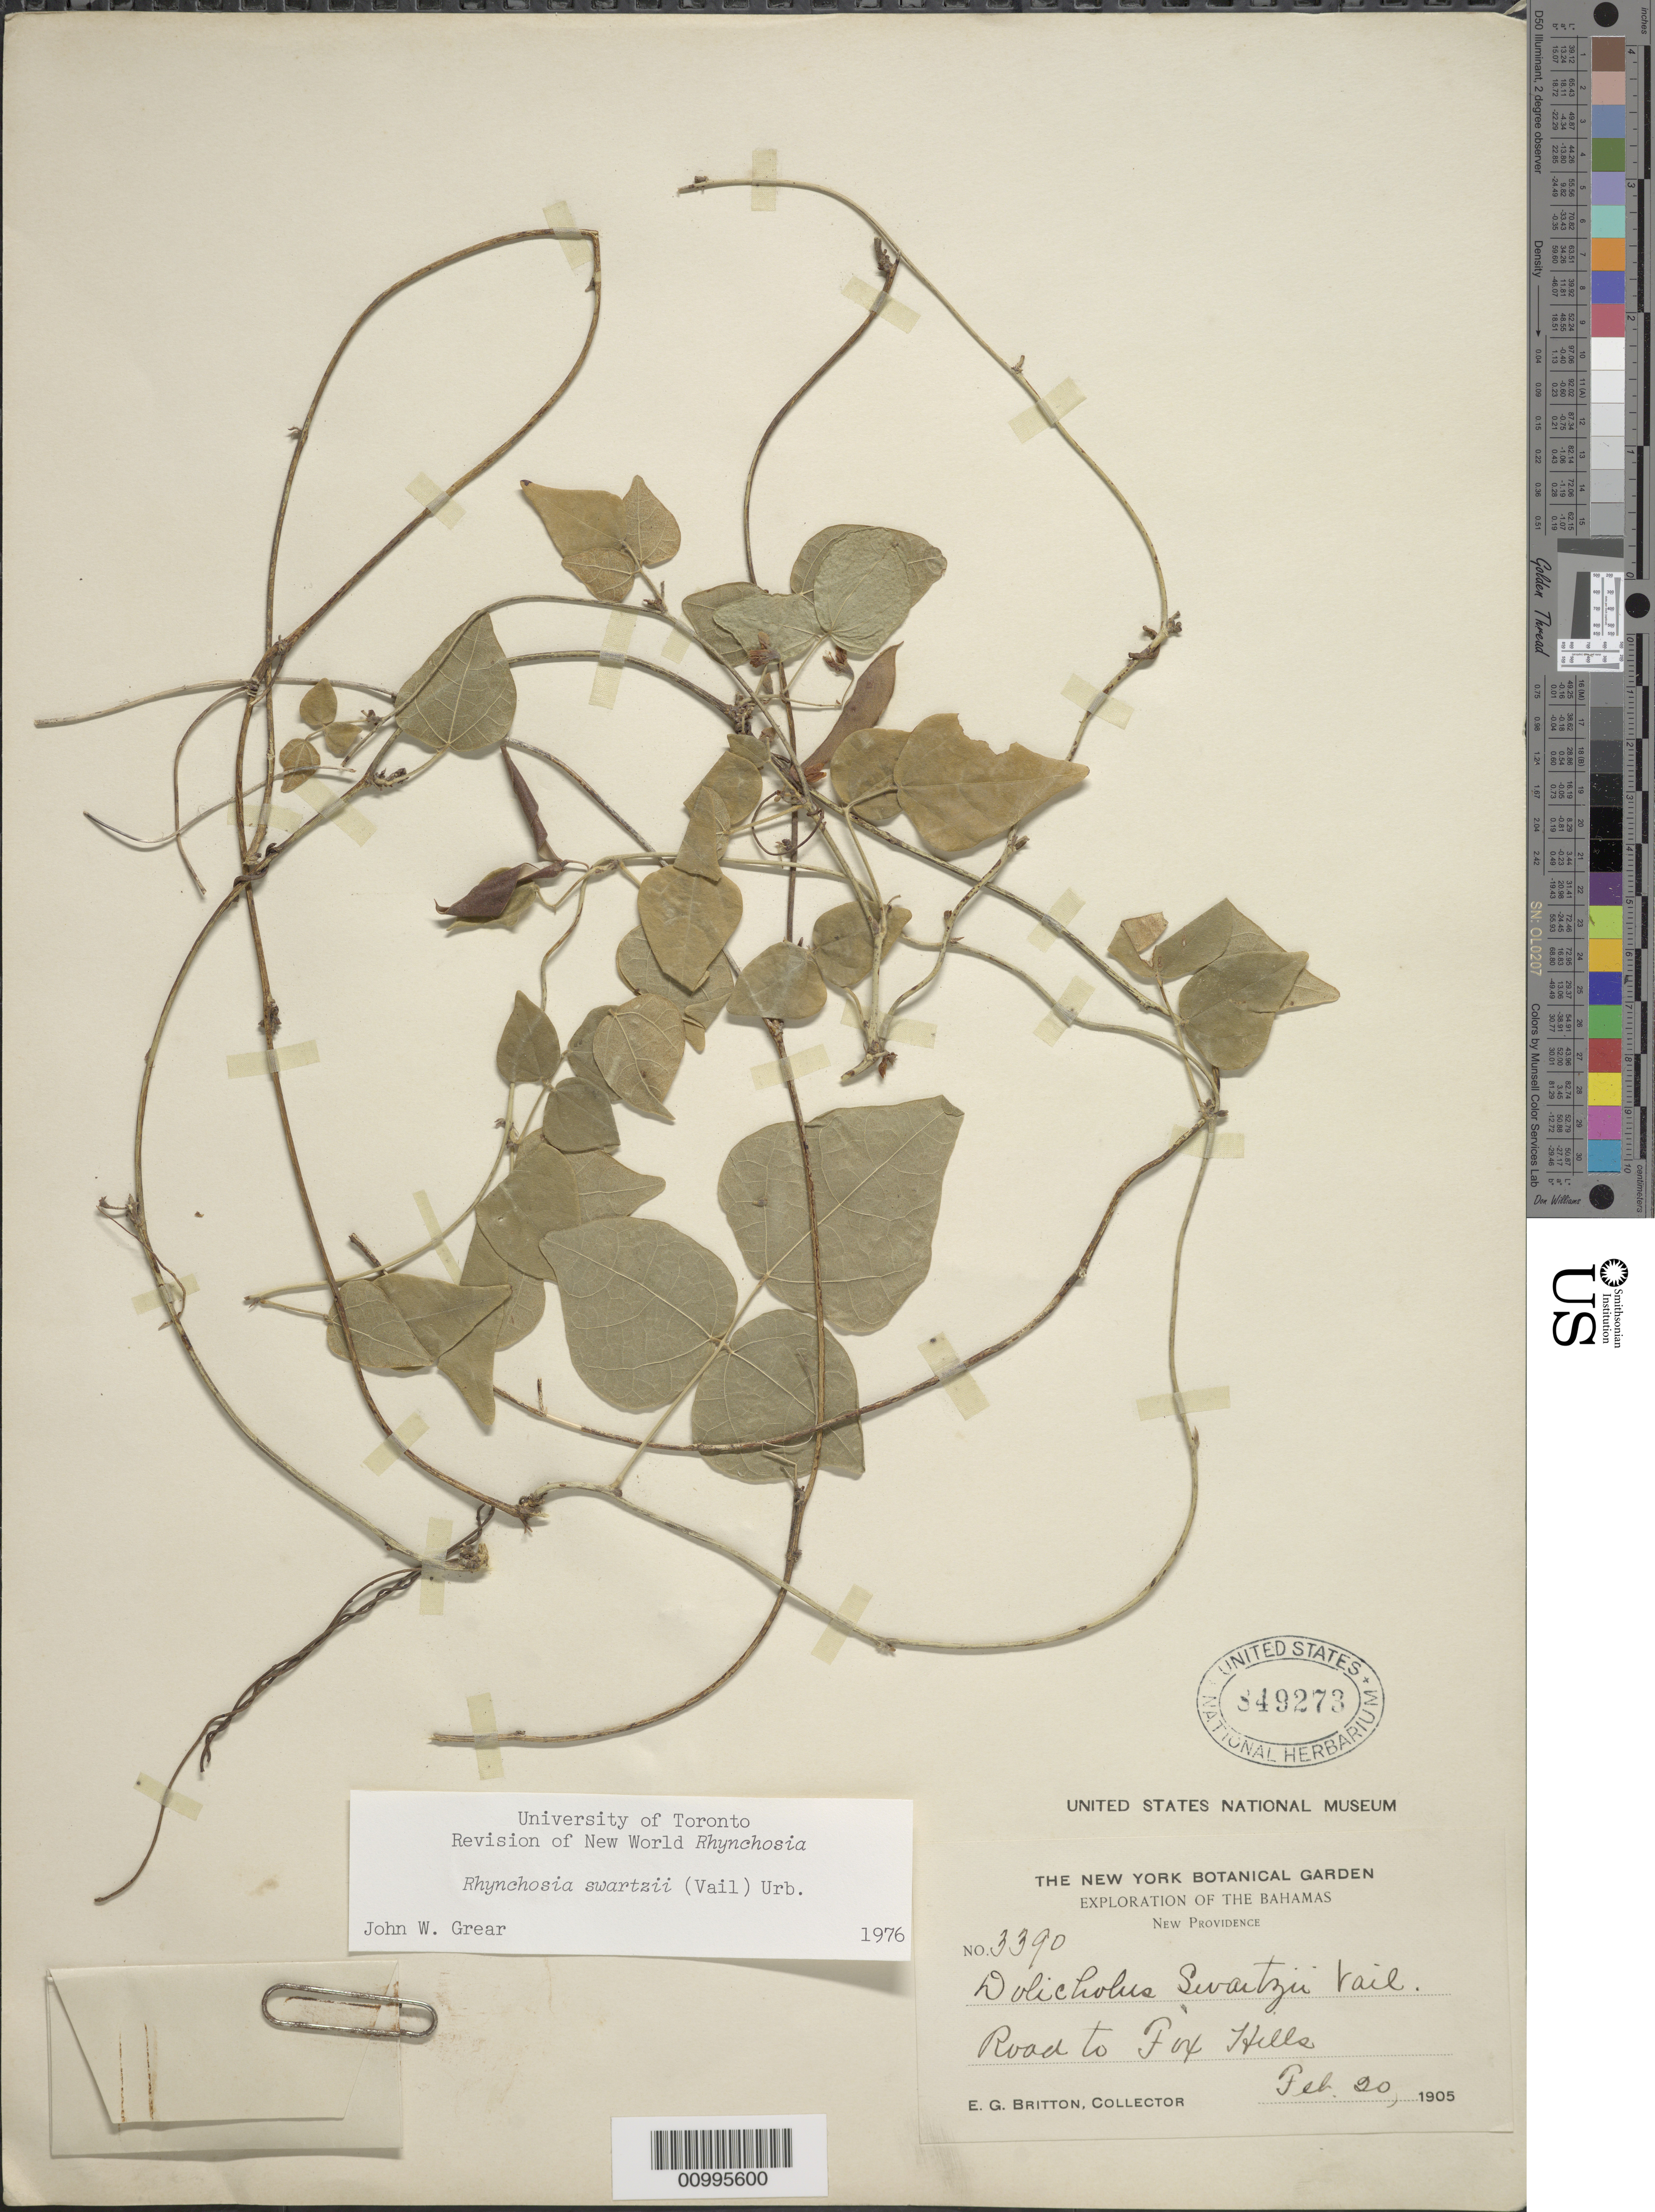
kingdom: Plantae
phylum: Tracheophyta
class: Magnoliopsida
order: Fabales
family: Fabaceae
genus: Rhynchosia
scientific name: Rhynchosia swartzii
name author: (Vail) Urb.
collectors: E. G. Britton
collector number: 3390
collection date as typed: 20 Feb 1905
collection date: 1905-02-20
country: Bahamas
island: New Providence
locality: Road to Fox Hill.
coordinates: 0 N, 0 E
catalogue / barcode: US 849273